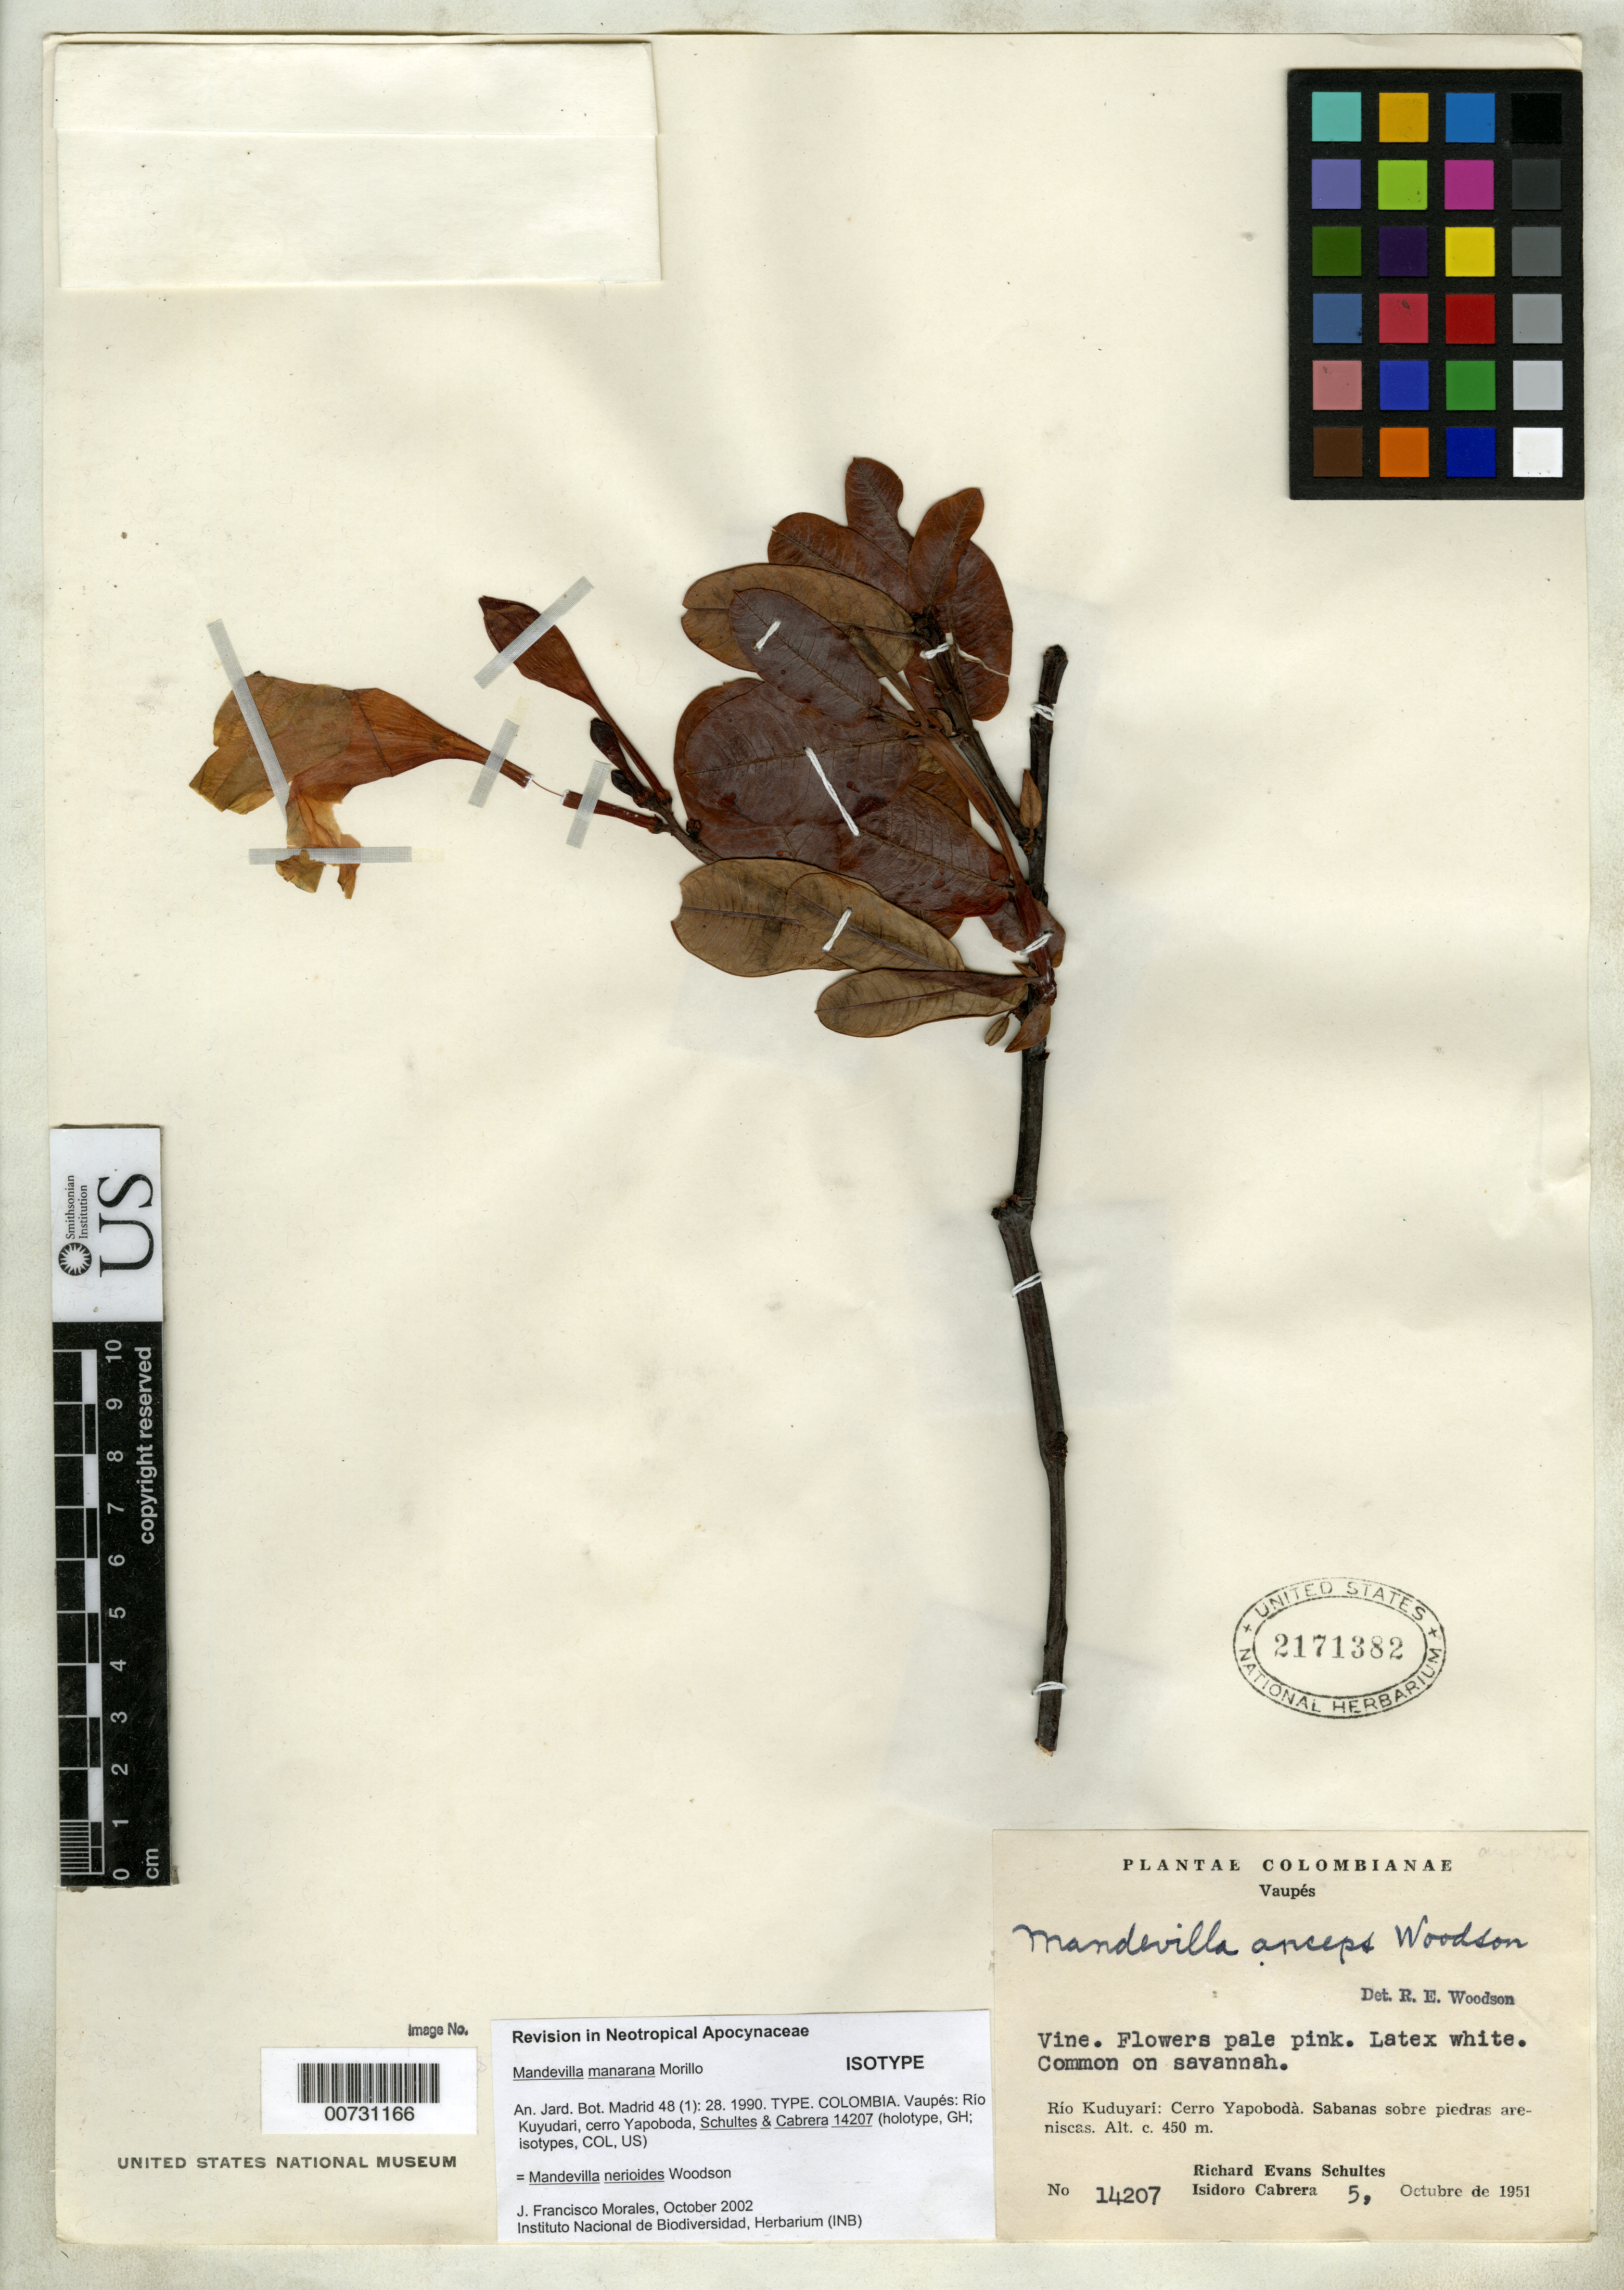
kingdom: Plantae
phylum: Tracheophyta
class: Magnoliopsida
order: Gentianales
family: Apocynaceae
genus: Mandevilla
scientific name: Mandevilla manarana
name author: Morillo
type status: Isotype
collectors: R. E. Schultes & I. Cabrera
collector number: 14207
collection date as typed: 05 Oct 1951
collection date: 1951-10-05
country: Colombia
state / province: Vaupés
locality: Río Kuduyarí: Cerro Yapobodà.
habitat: Sabanas sobre piedras areniscas.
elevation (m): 450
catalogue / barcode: US 2171382